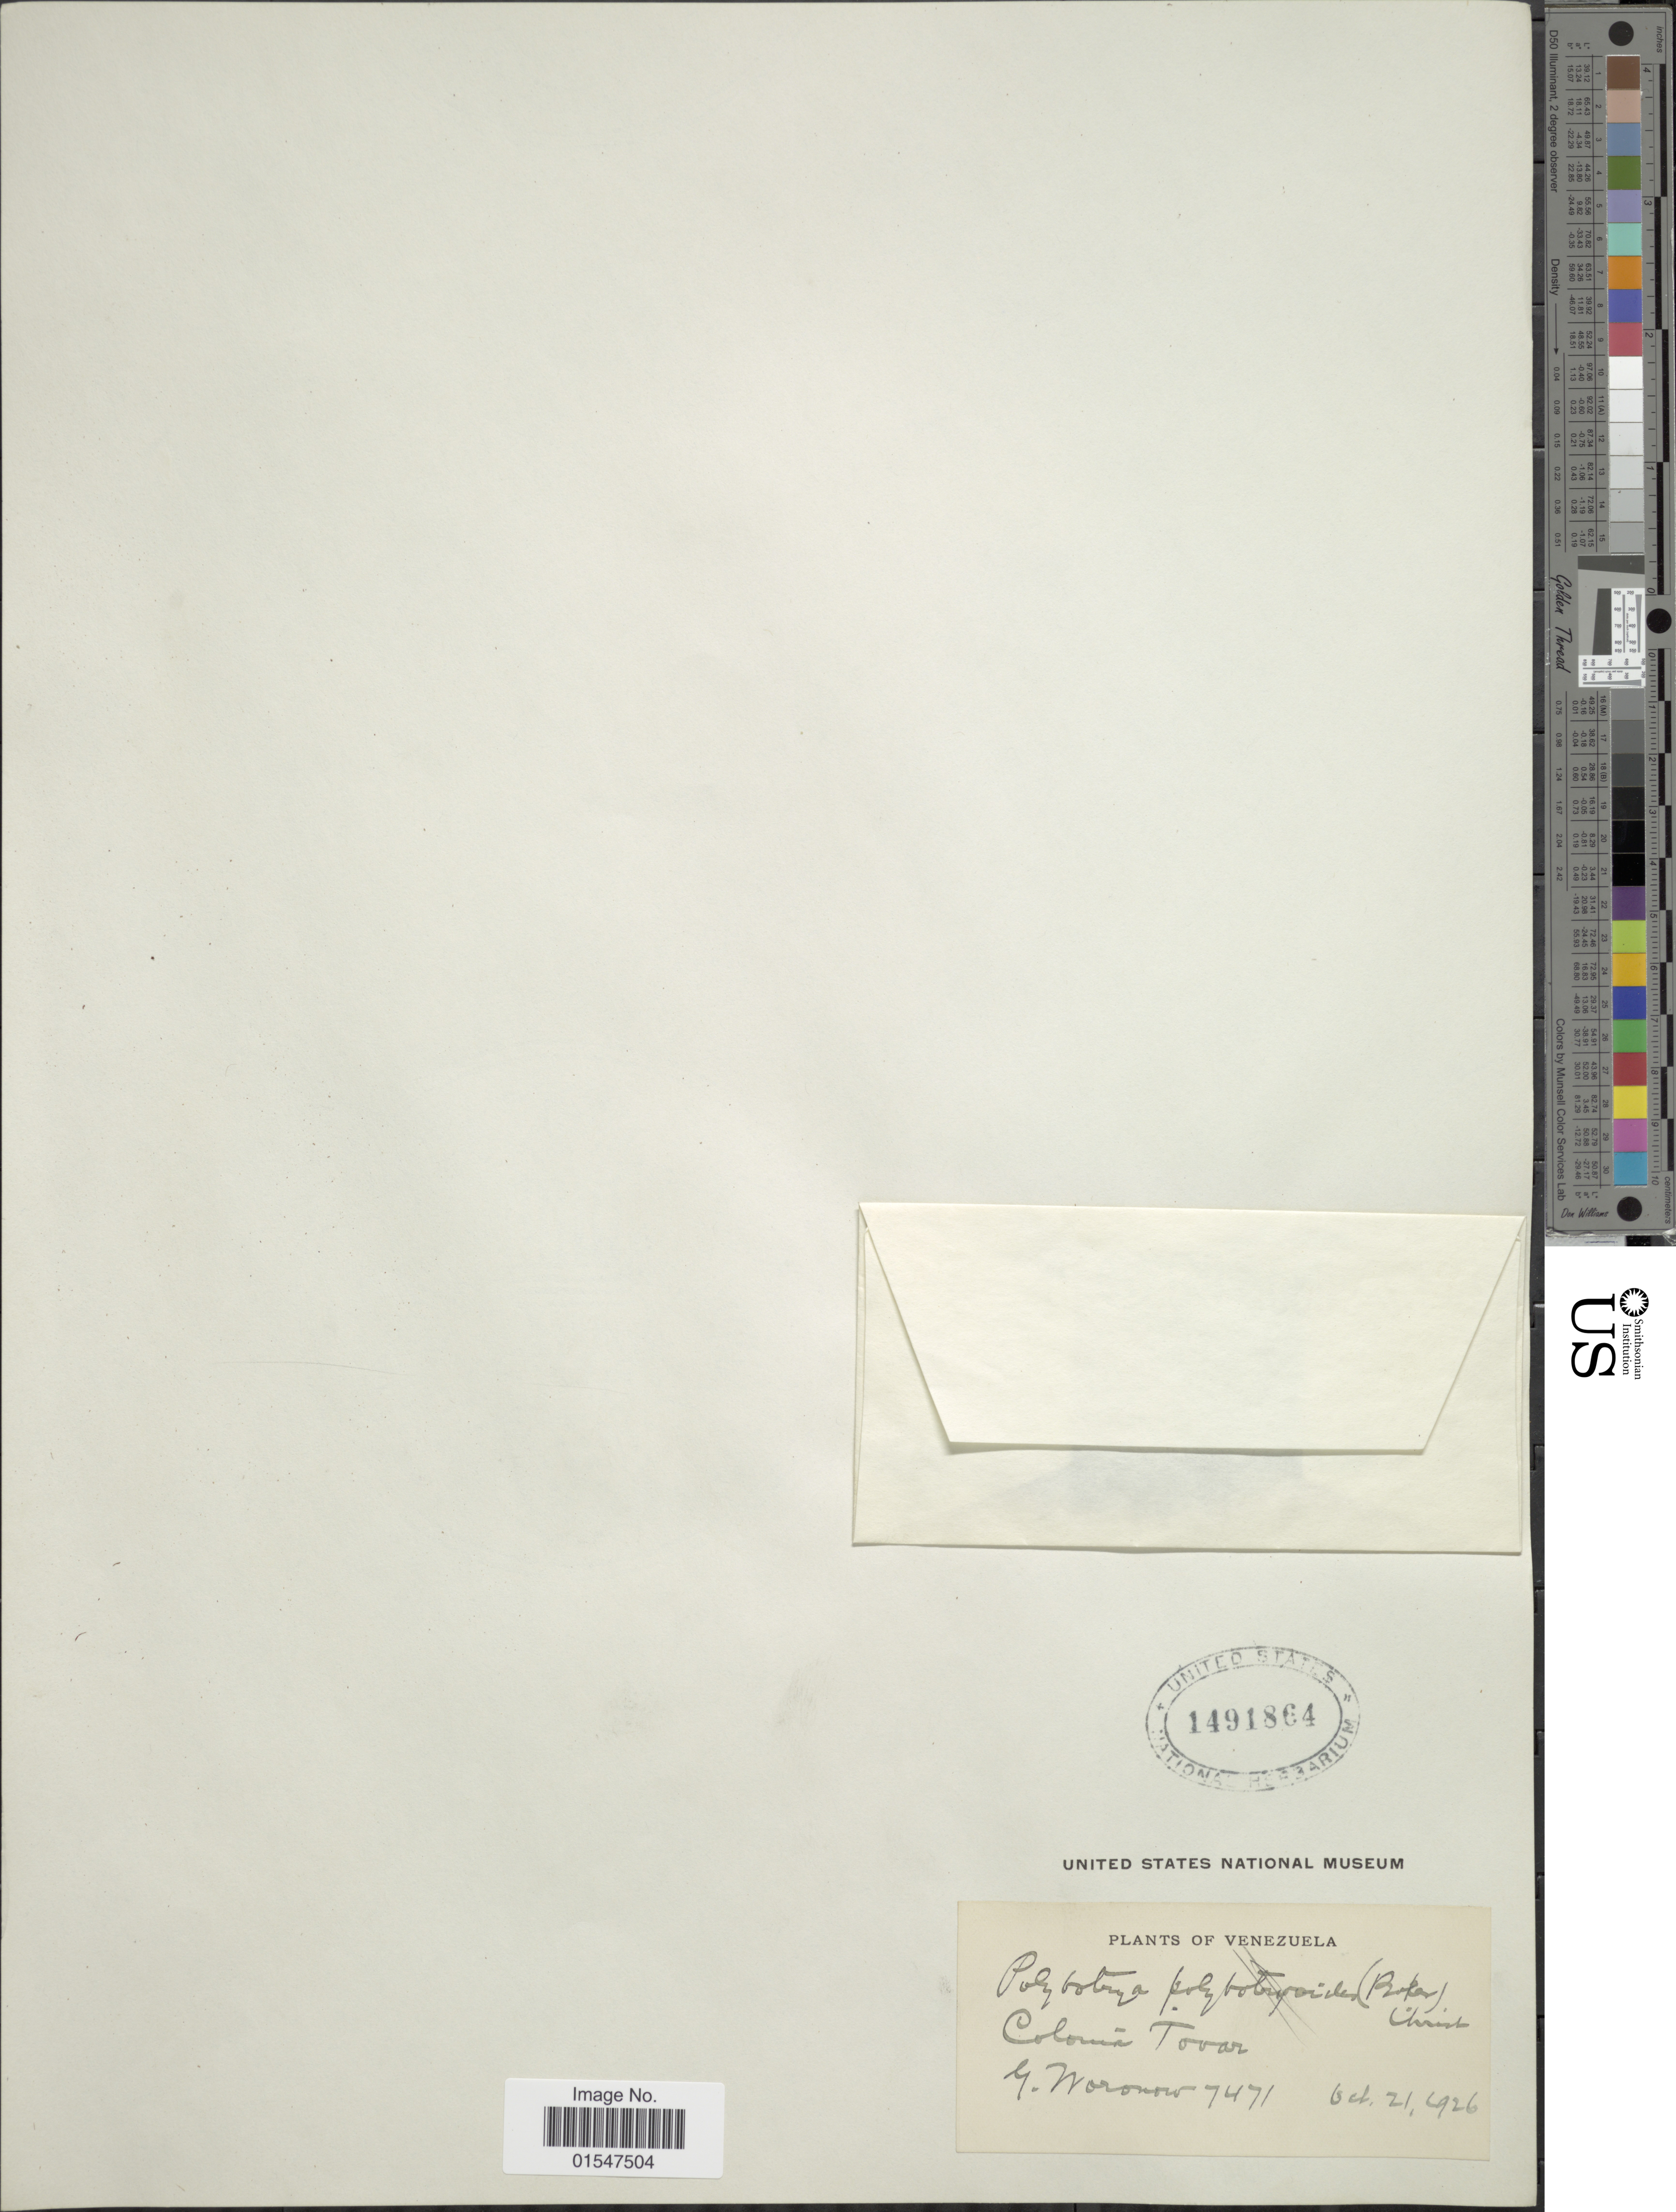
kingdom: Plantae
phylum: Tracheophyta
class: Polypodiopsida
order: Polypodiales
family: Dryopteridaceae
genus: Polybotrya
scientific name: Polybotrya serratifolia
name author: (Fée) Klotzsch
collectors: G. Woronow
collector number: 7471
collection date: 1926-10-21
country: Venezuela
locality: Venezuela, Coloniam Tovar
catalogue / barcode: US 1491864